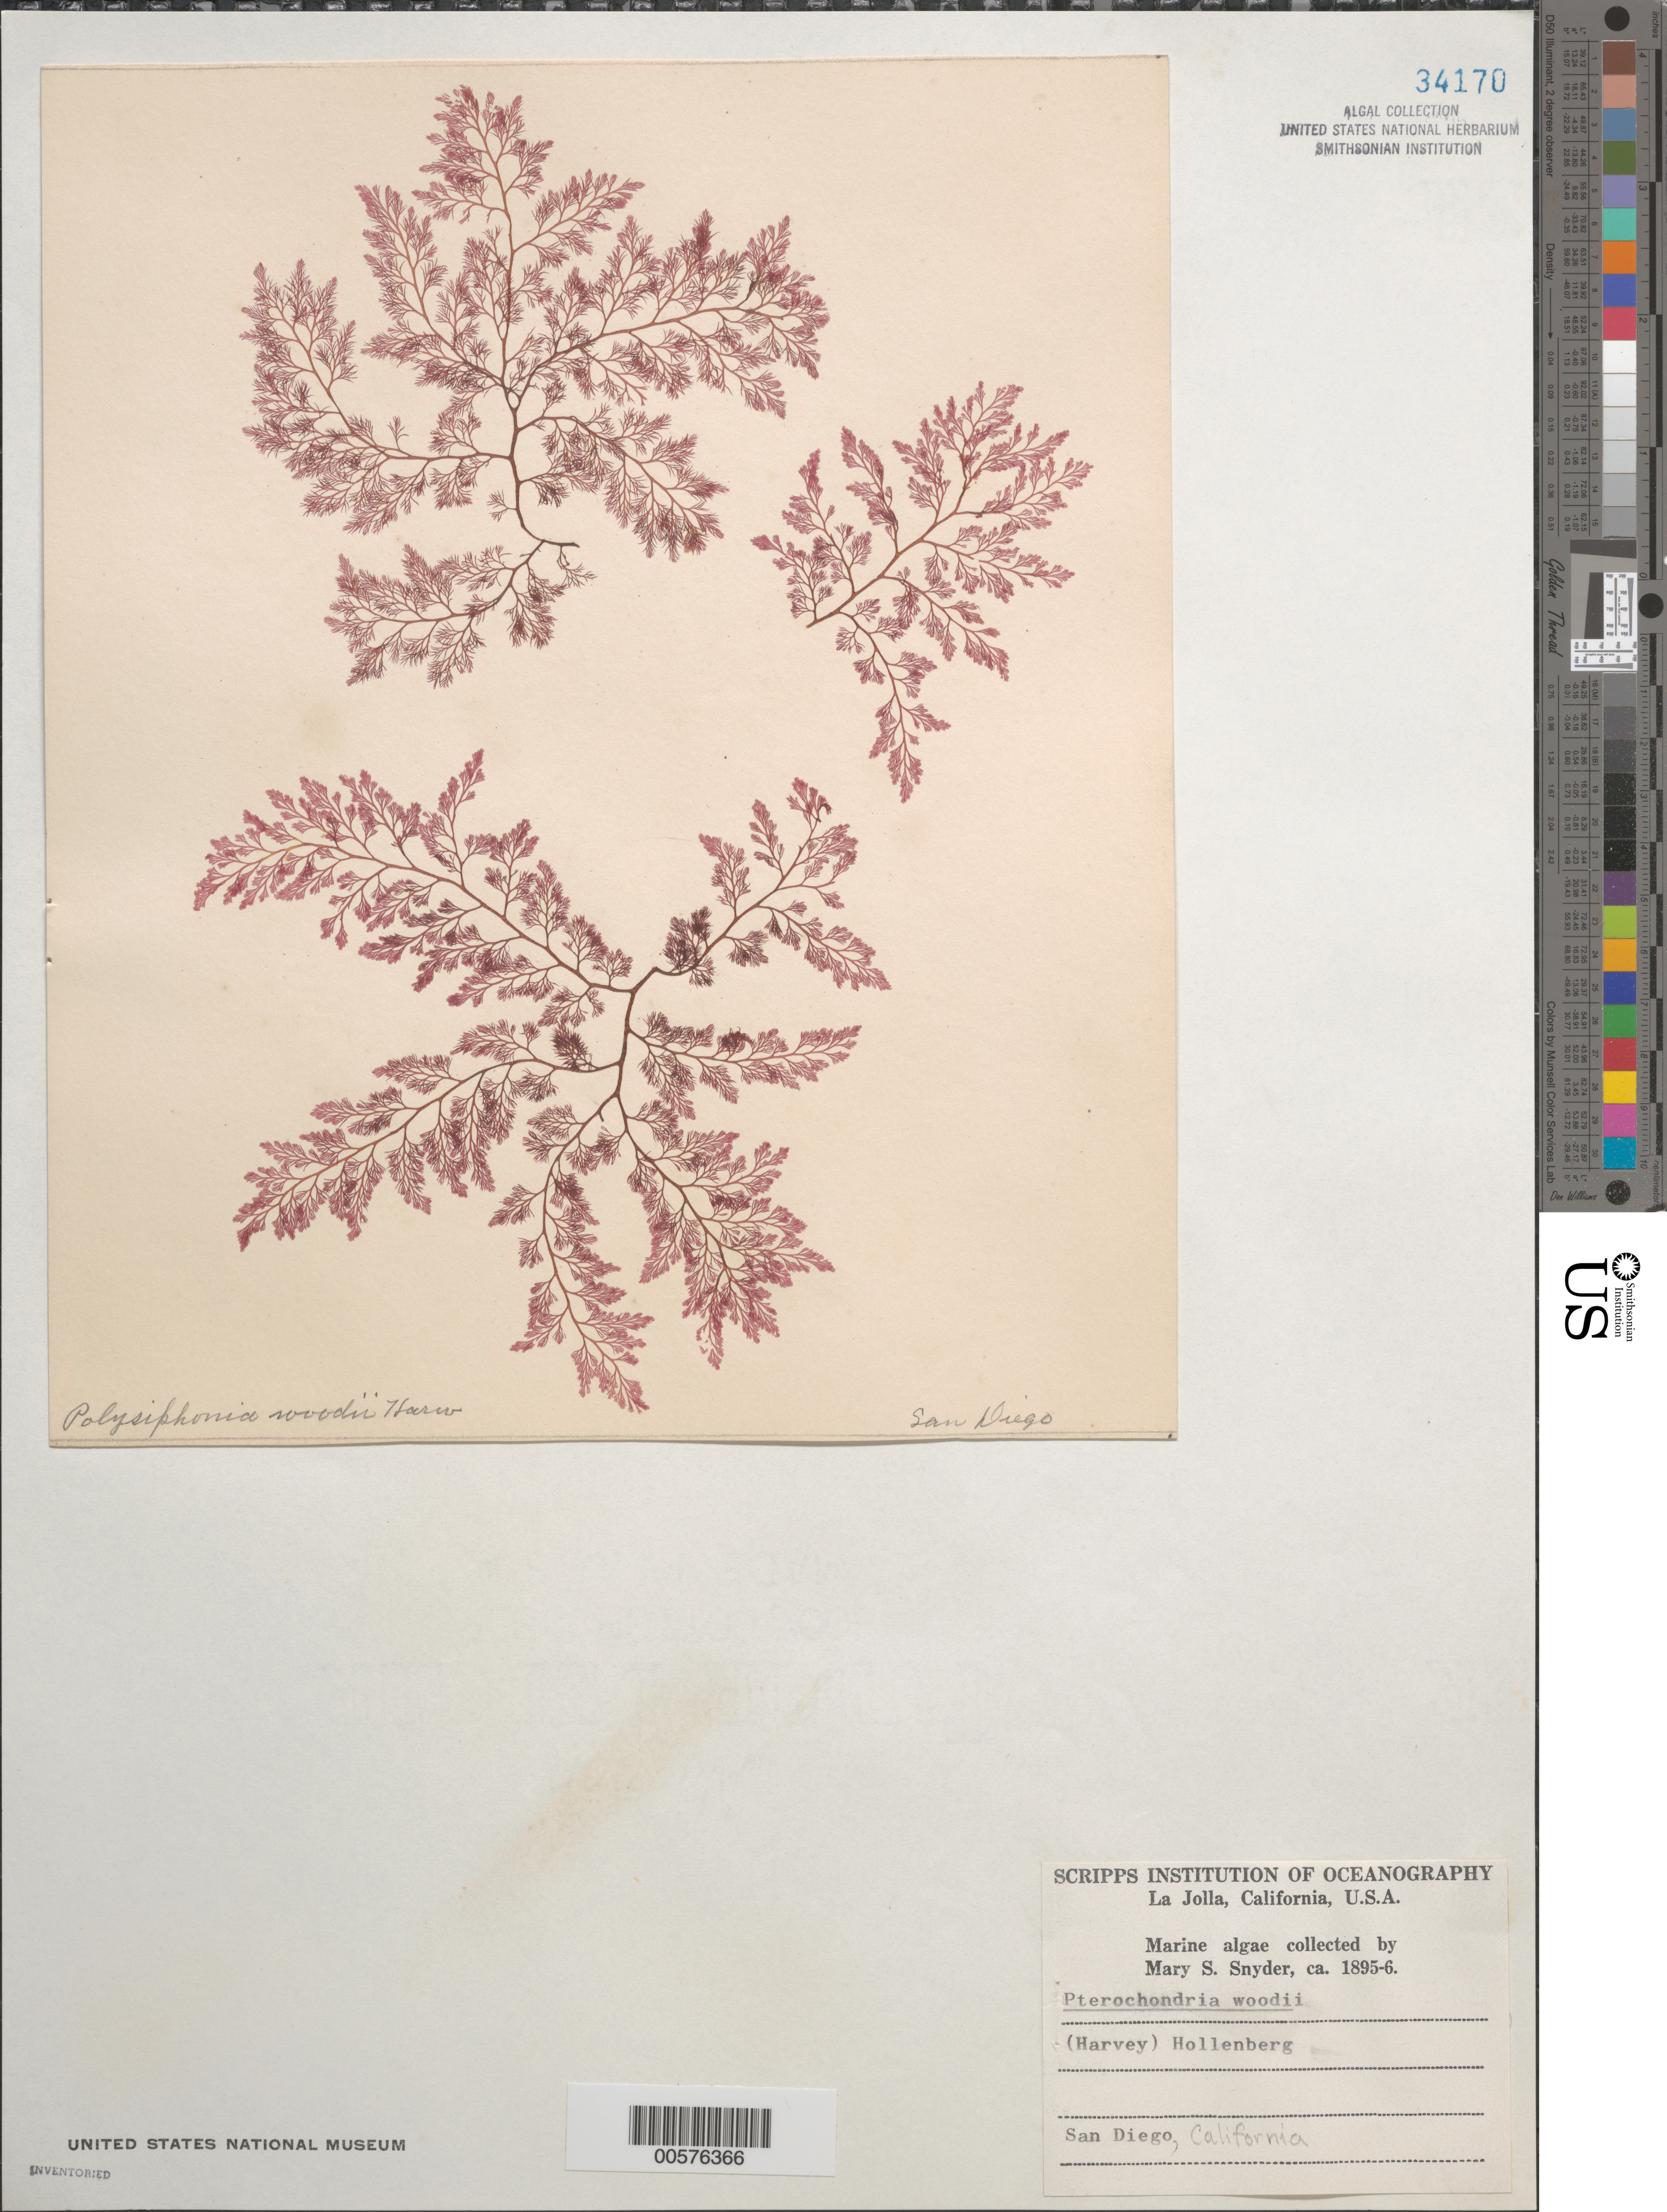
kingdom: Plantae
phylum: Rhodophyta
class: Florideophyceae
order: Ceramiales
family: Rhodomelaceae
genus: Pterochondria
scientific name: Pterochondria woodii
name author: (Harv.) Hollenb.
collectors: M. Snyder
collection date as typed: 1895 OR -- --- 1896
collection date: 1895 or 1896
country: United States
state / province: California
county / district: San Diego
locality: San Diego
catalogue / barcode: US 34170